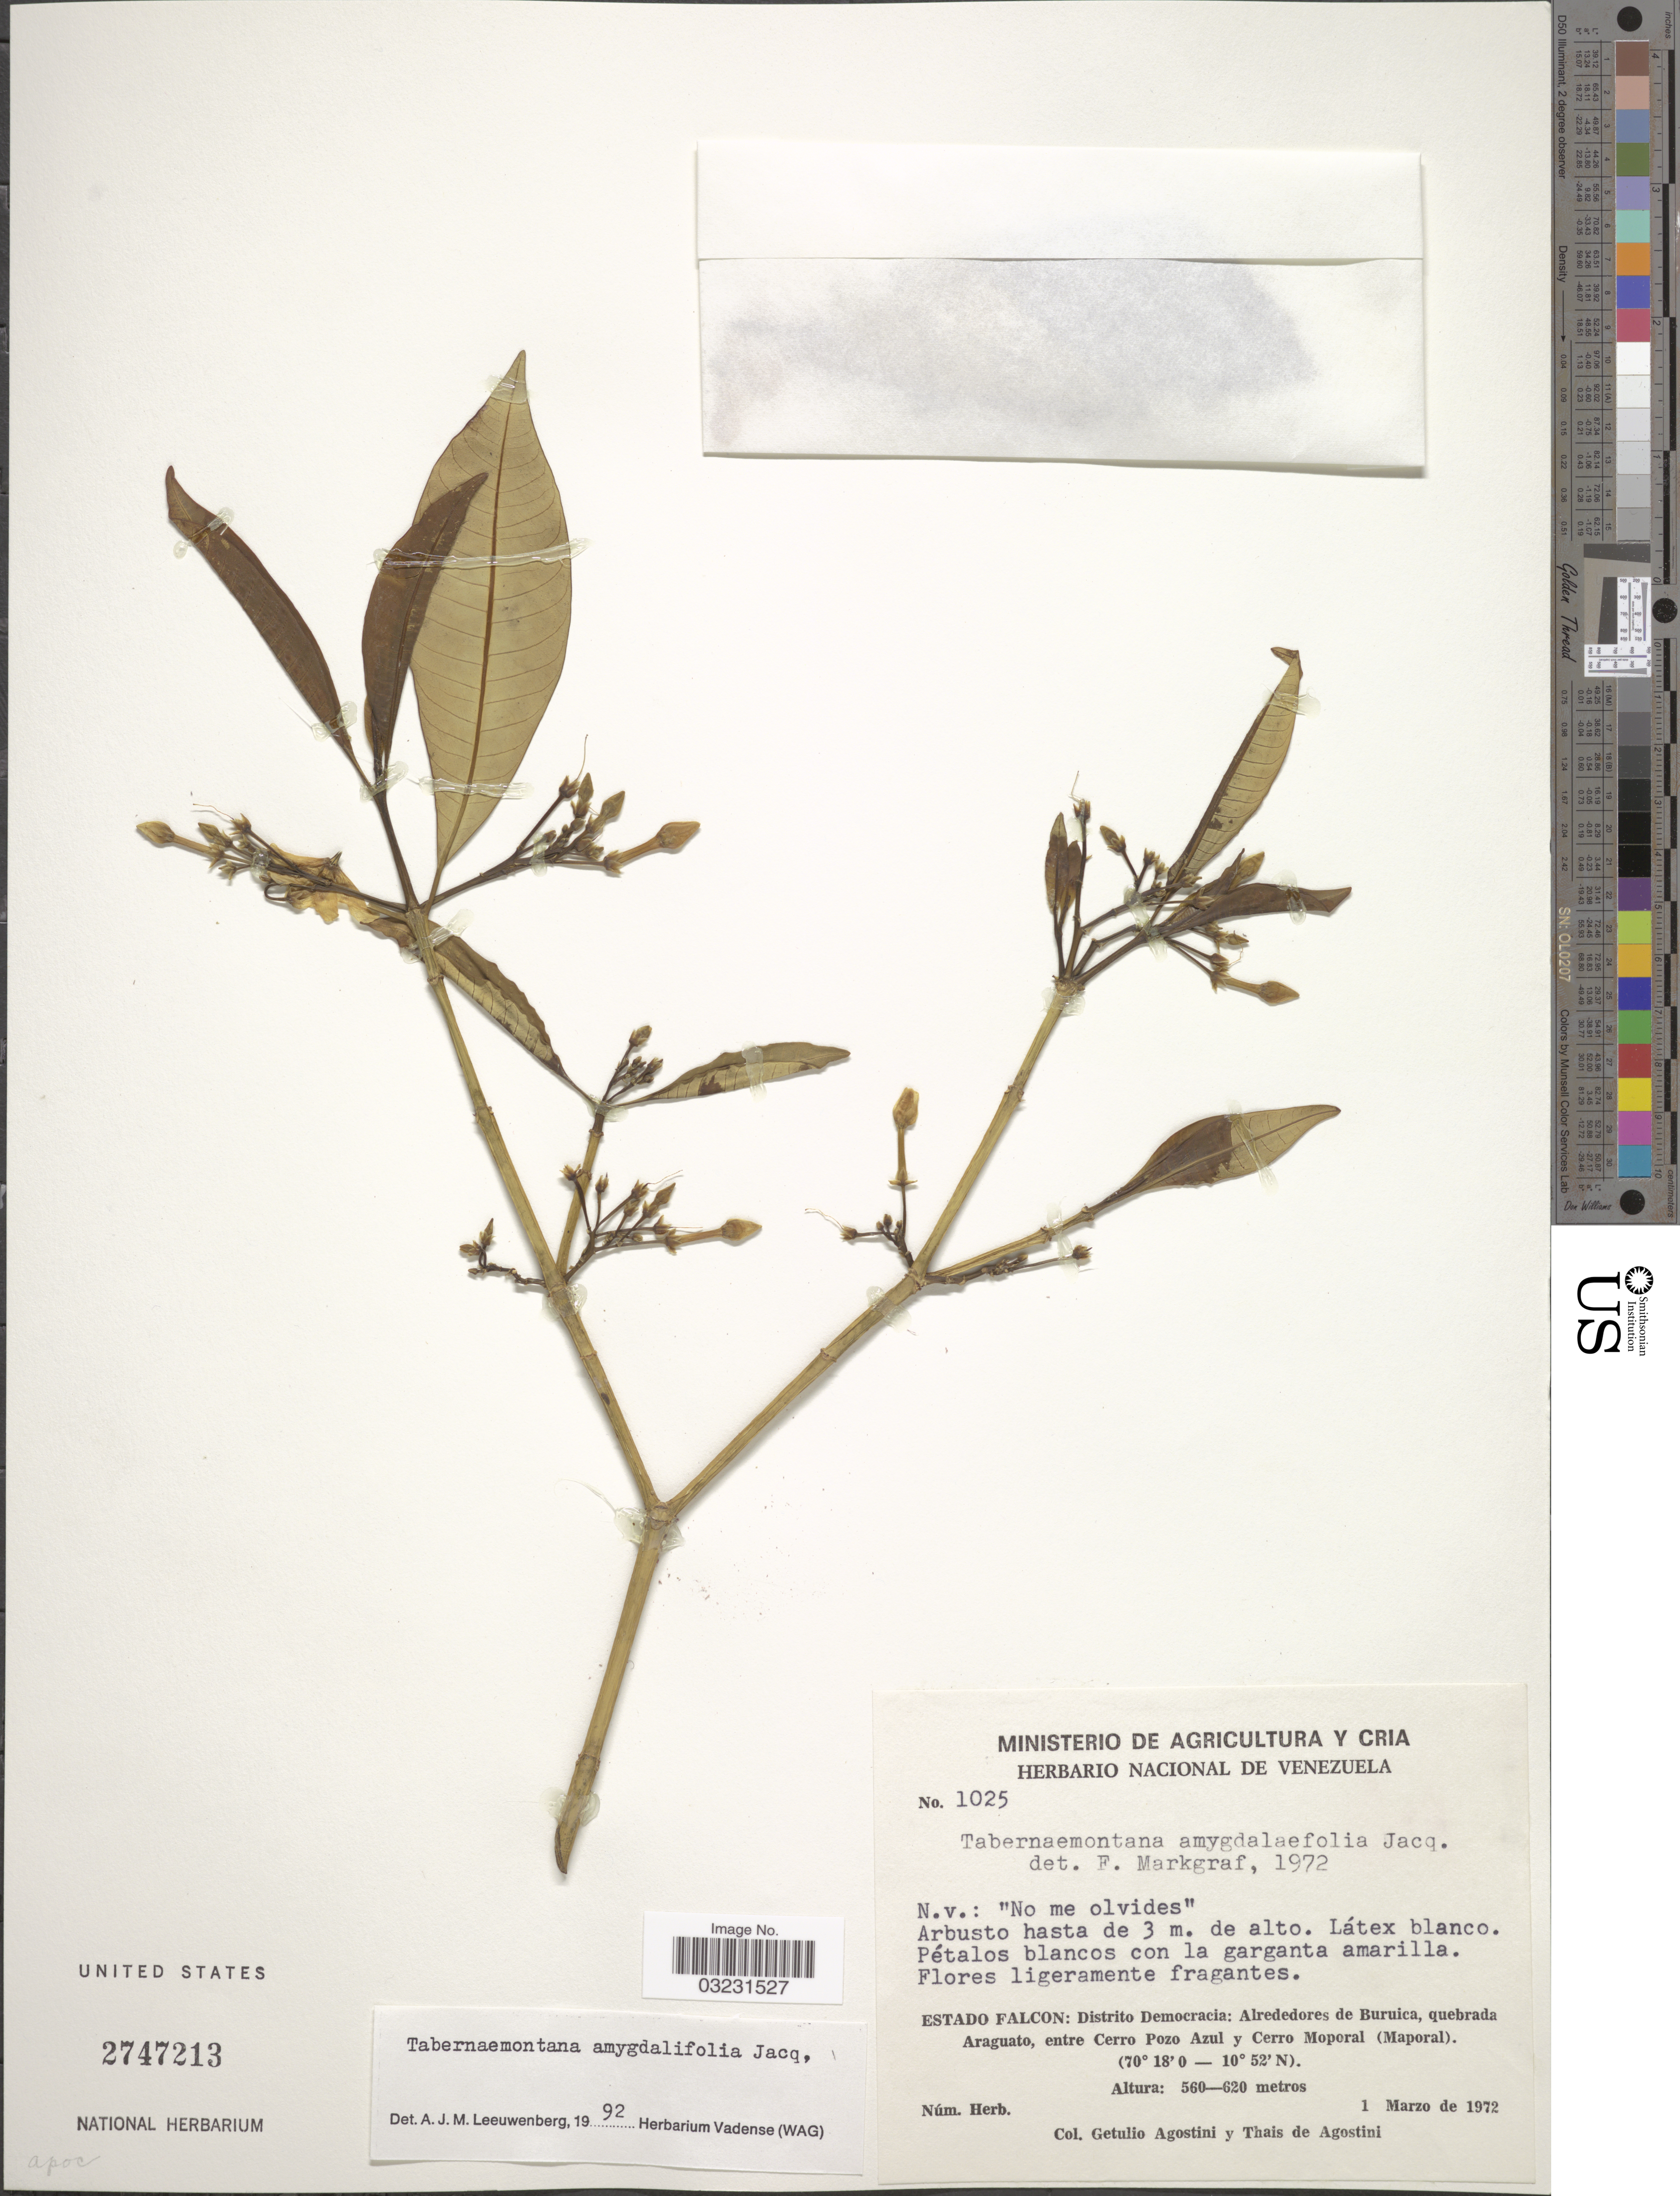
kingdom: Plantae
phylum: Tracheophyta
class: Magnoliopsida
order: Gentianales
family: Apocynaceae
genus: Tabernaemontana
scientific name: Tabernaemontana amygdalifolia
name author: Jacq.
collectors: G. Agostini & T. Agostini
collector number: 1025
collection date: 1972-03-01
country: Venezuela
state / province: Falcón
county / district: Democracia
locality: Distrito Democracia: Alrededores de Buruica, quebrada Araguato, entre Cerro Pozo Azul y Cerro Moporal (Maporal).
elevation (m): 560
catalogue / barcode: US 2747213